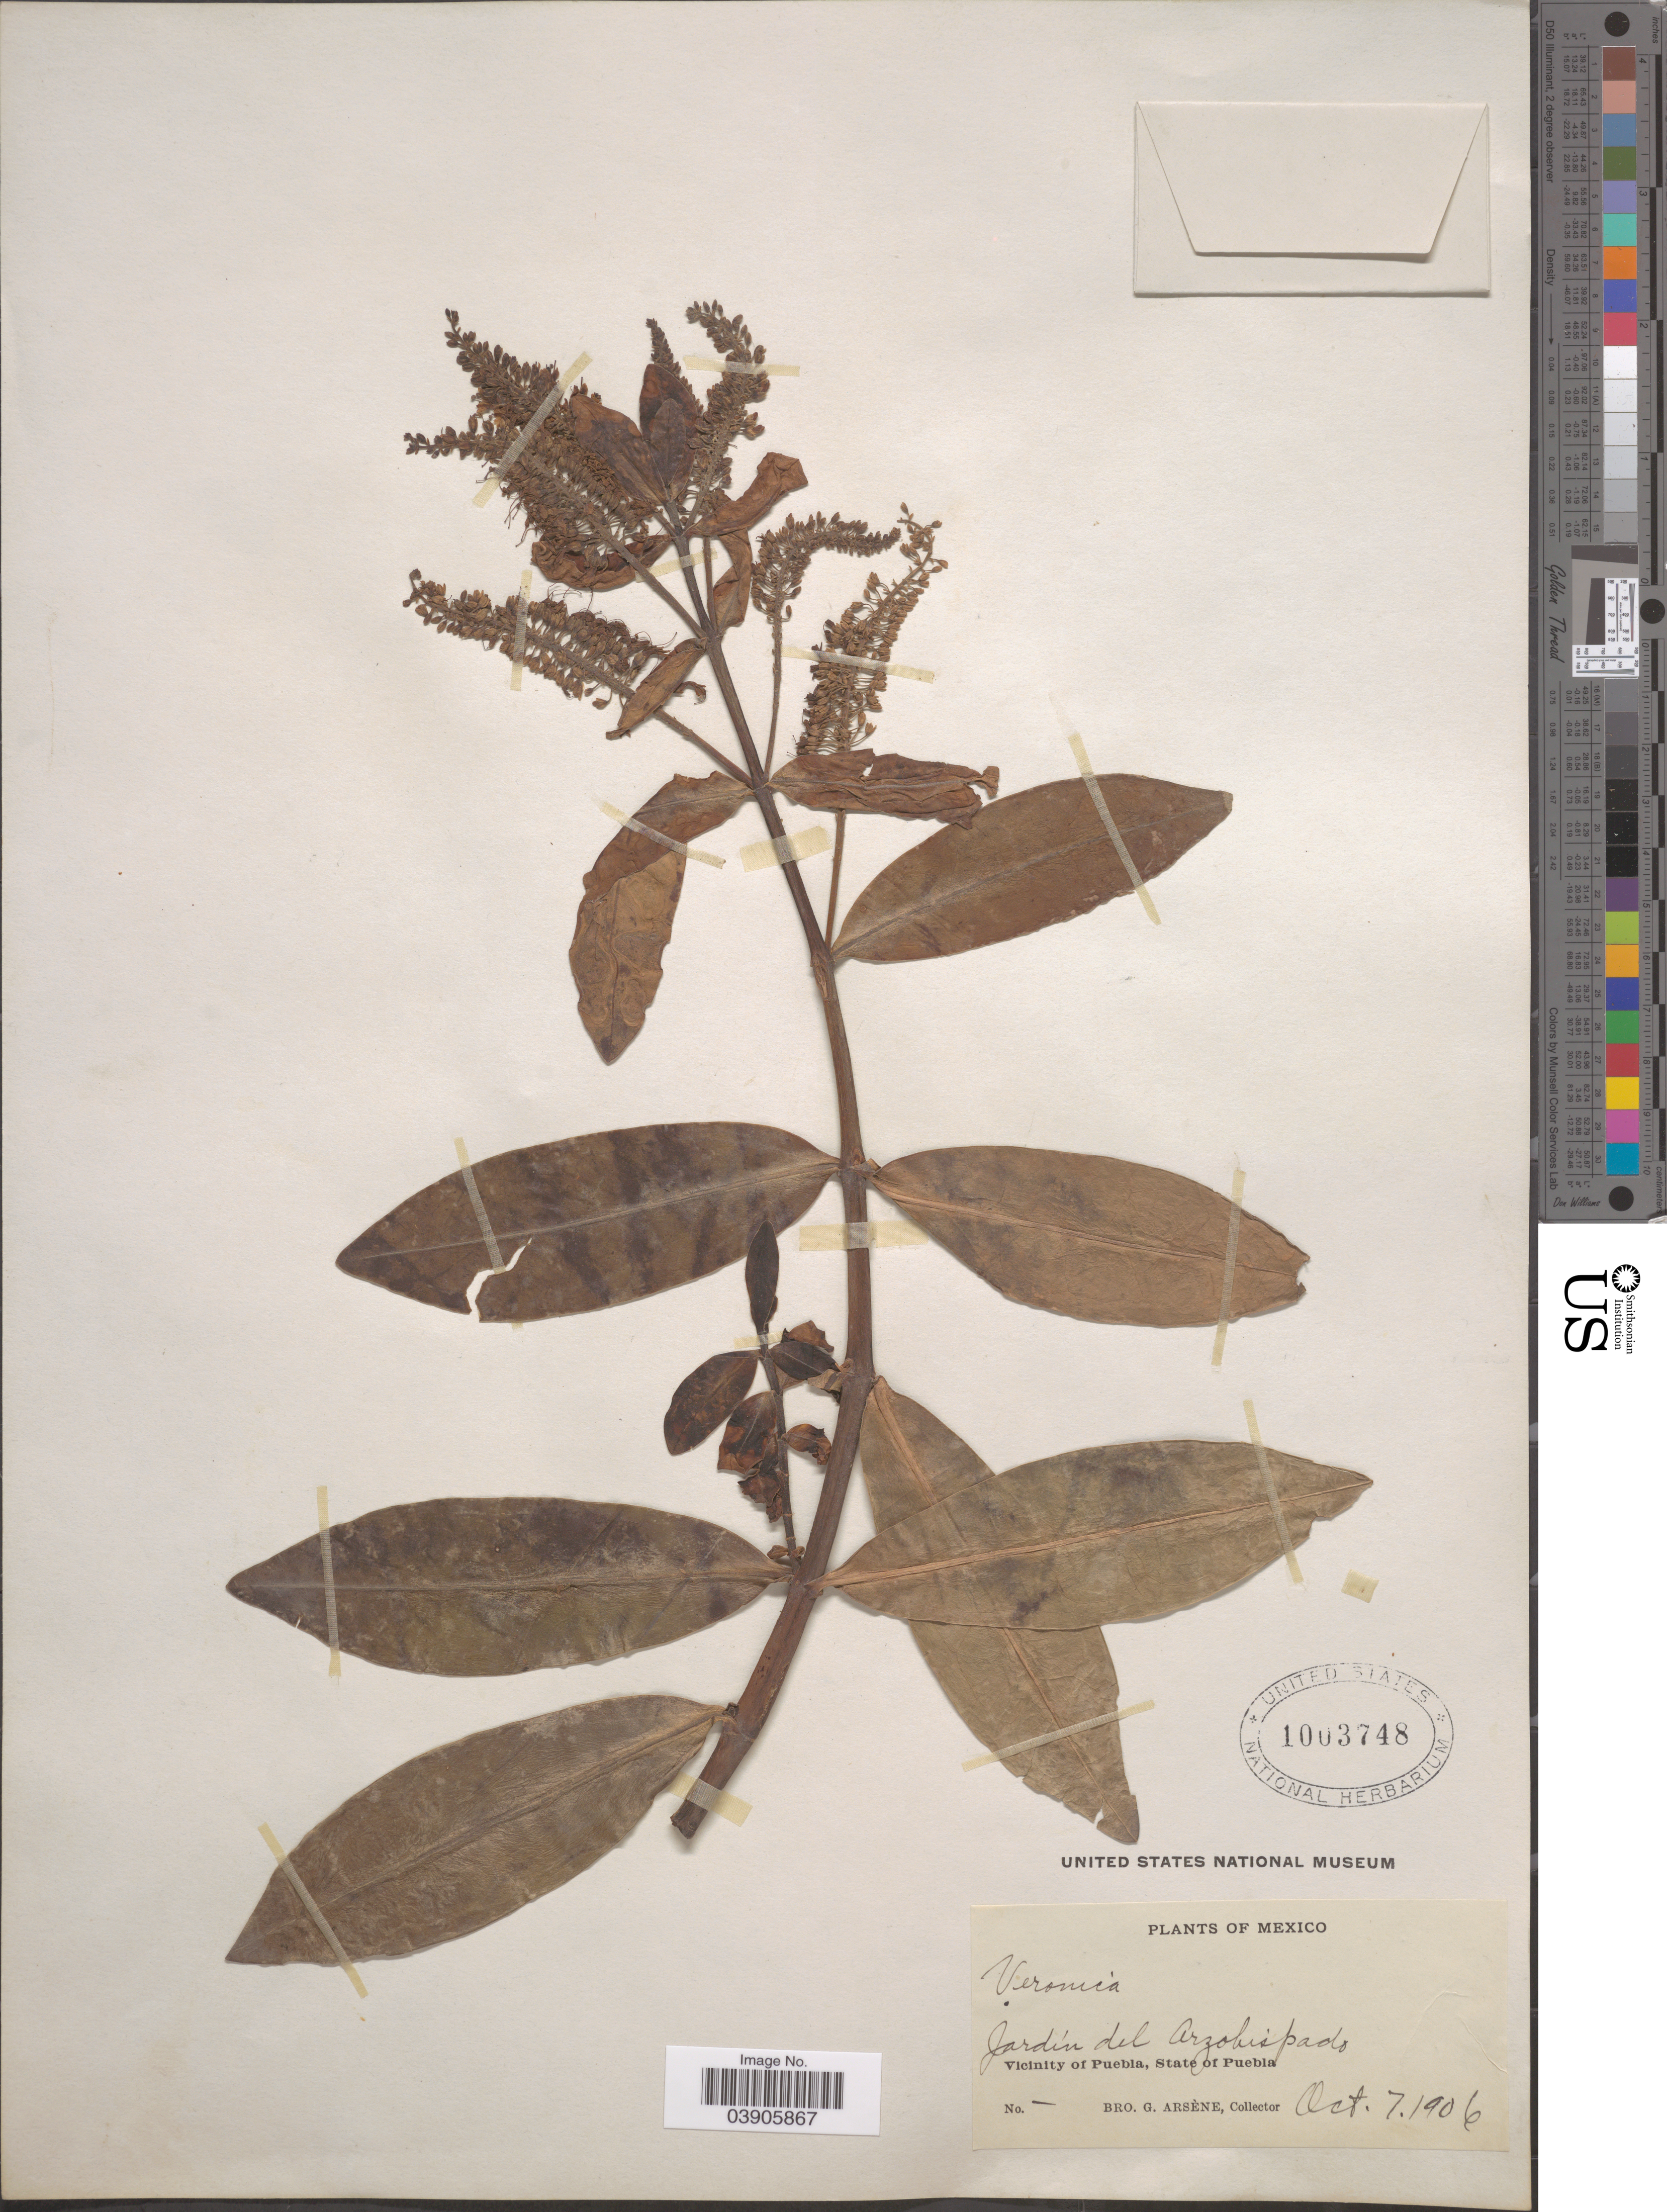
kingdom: Plantae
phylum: Tracheophyta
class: Magnoliopsida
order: Lamiales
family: Plantaginaceae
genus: Hebe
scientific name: Hebe sp.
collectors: Bro. G. Arsène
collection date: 1906-10-07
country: Mexico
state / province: Puebla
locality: Jardín del Arzobispado. Vicinity of Puebla.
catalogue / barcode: US 1003748